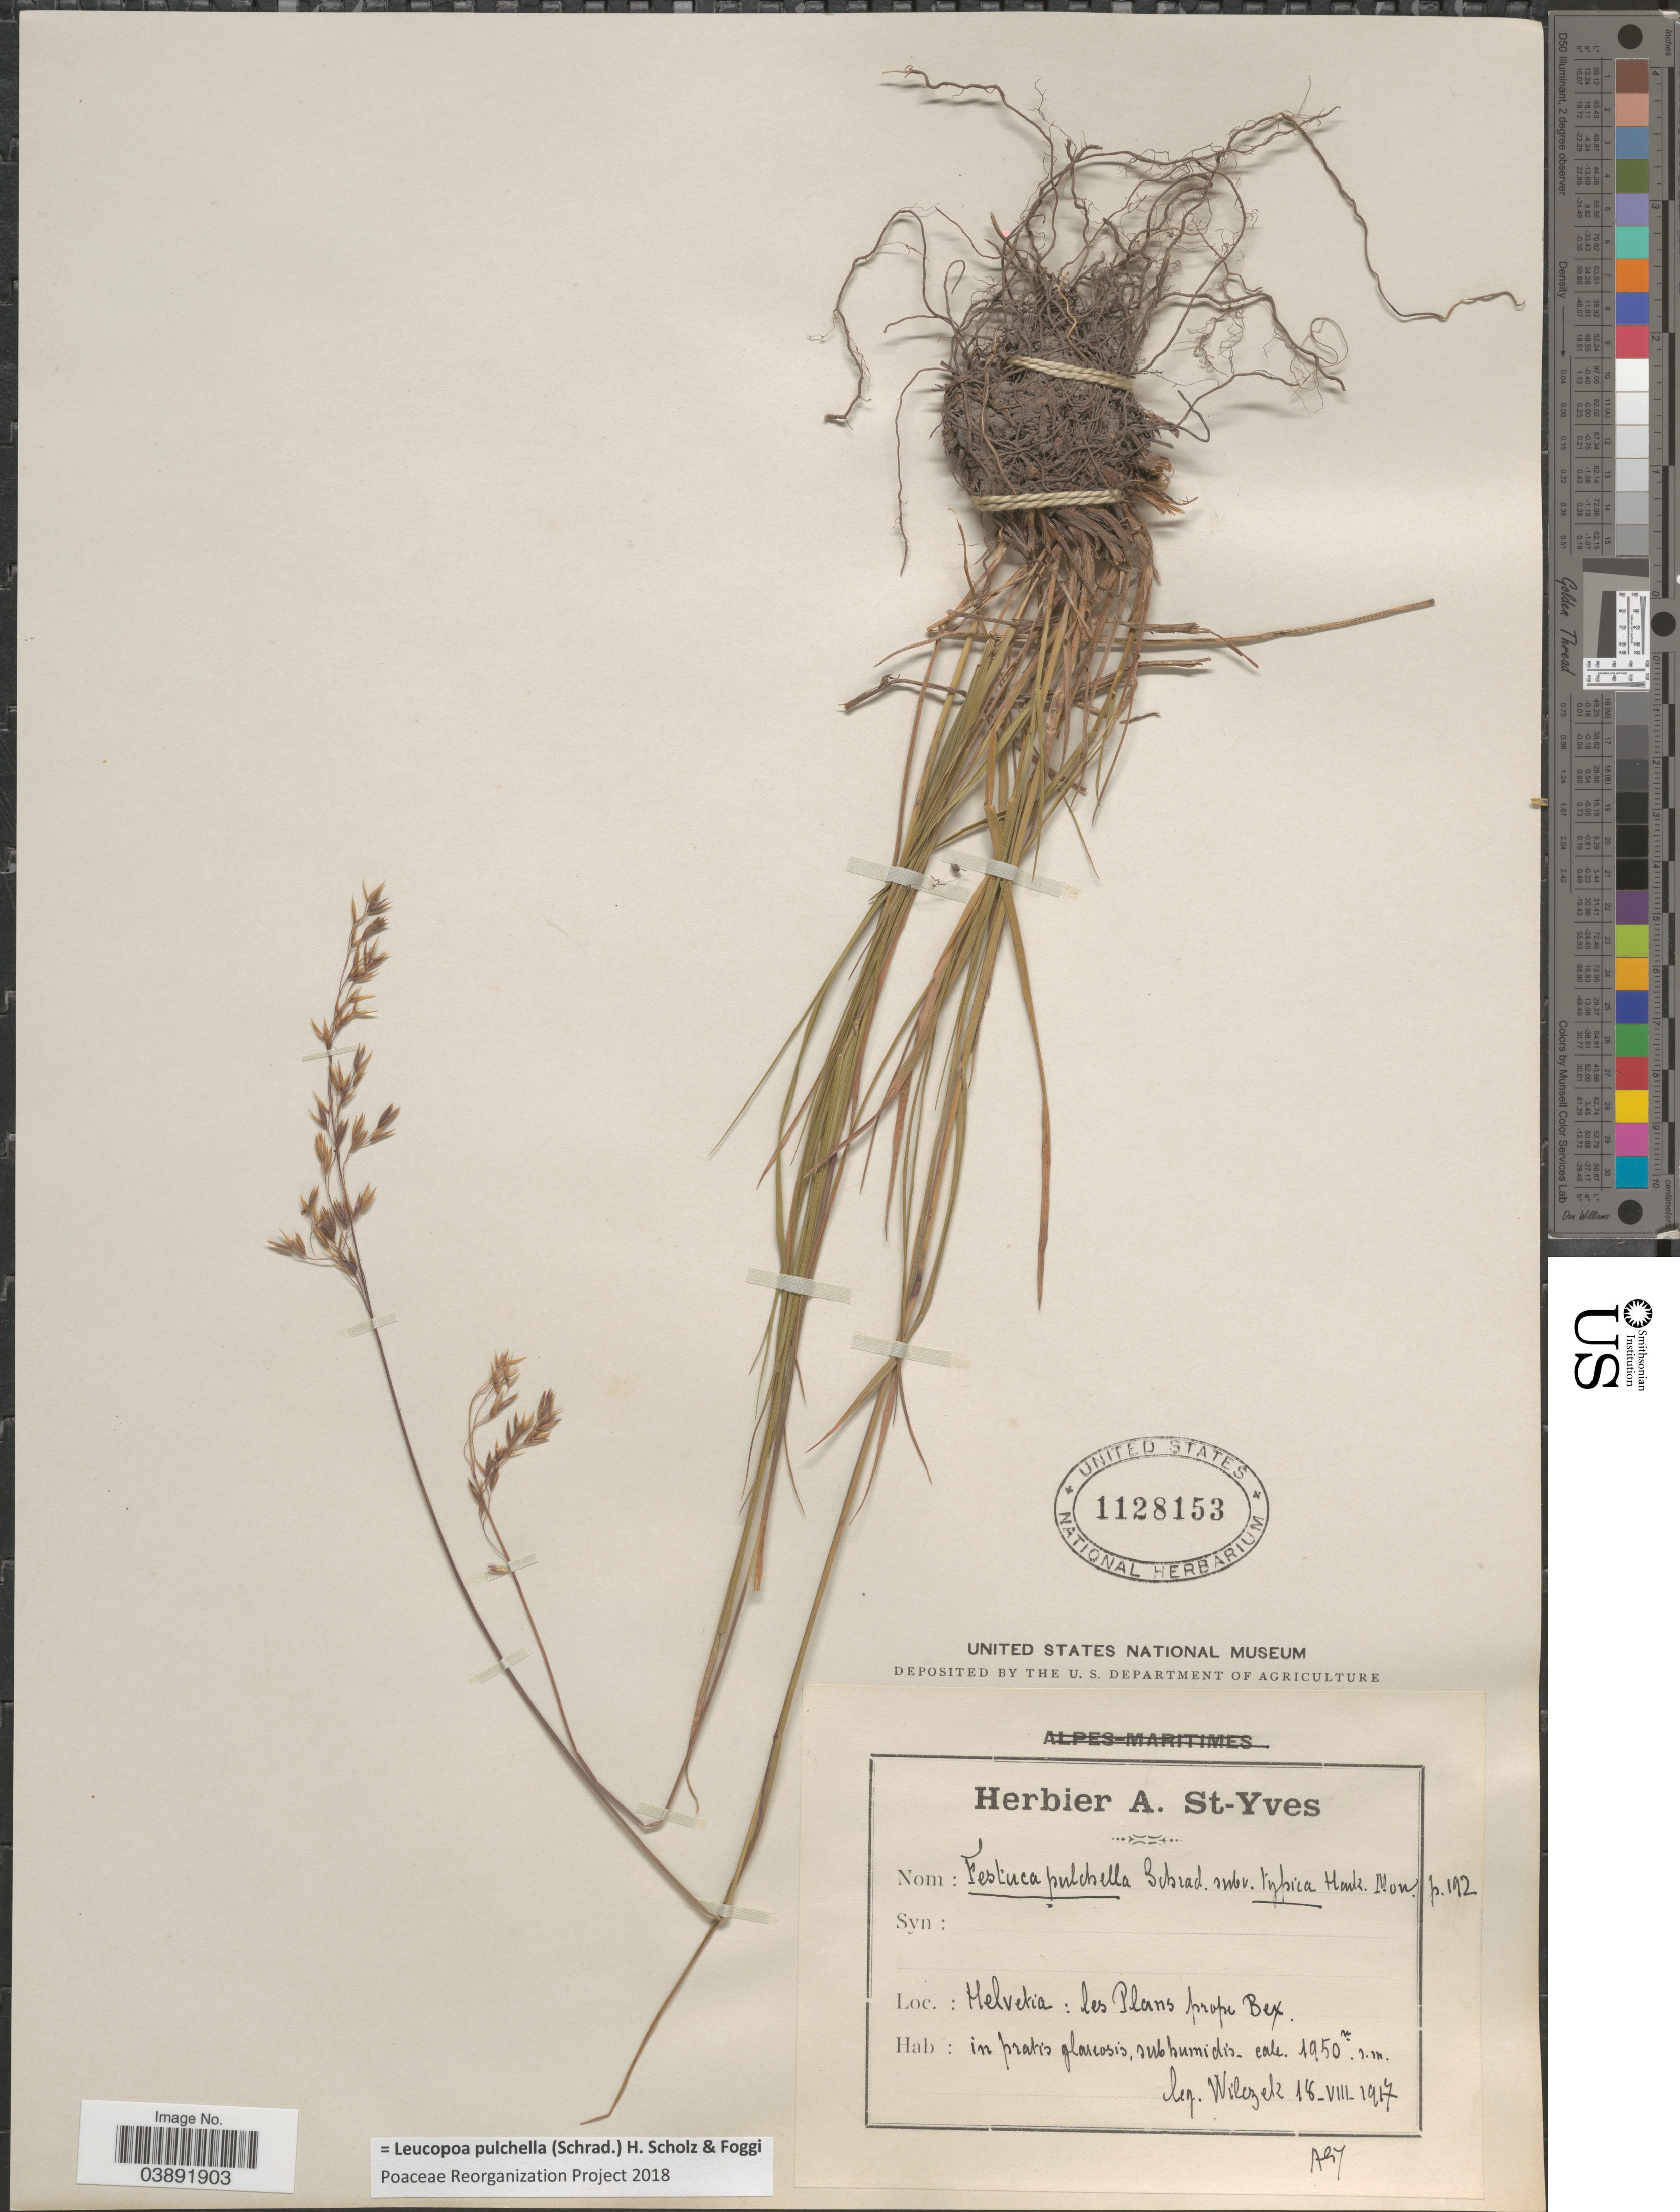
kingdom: Plantae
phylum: Tracheophyta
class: Liliopsida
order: Poales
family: Poaceae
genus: Leucopoa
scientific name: Leucopoa pulchella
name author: (Schrad.) H. Scholz & Foggi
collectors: Wilczek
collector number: AS7*?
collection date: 1917-08-18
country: Switzerland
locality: Helvetia: les Plans prope Bex.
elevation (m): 1950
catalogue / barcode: US 1128153